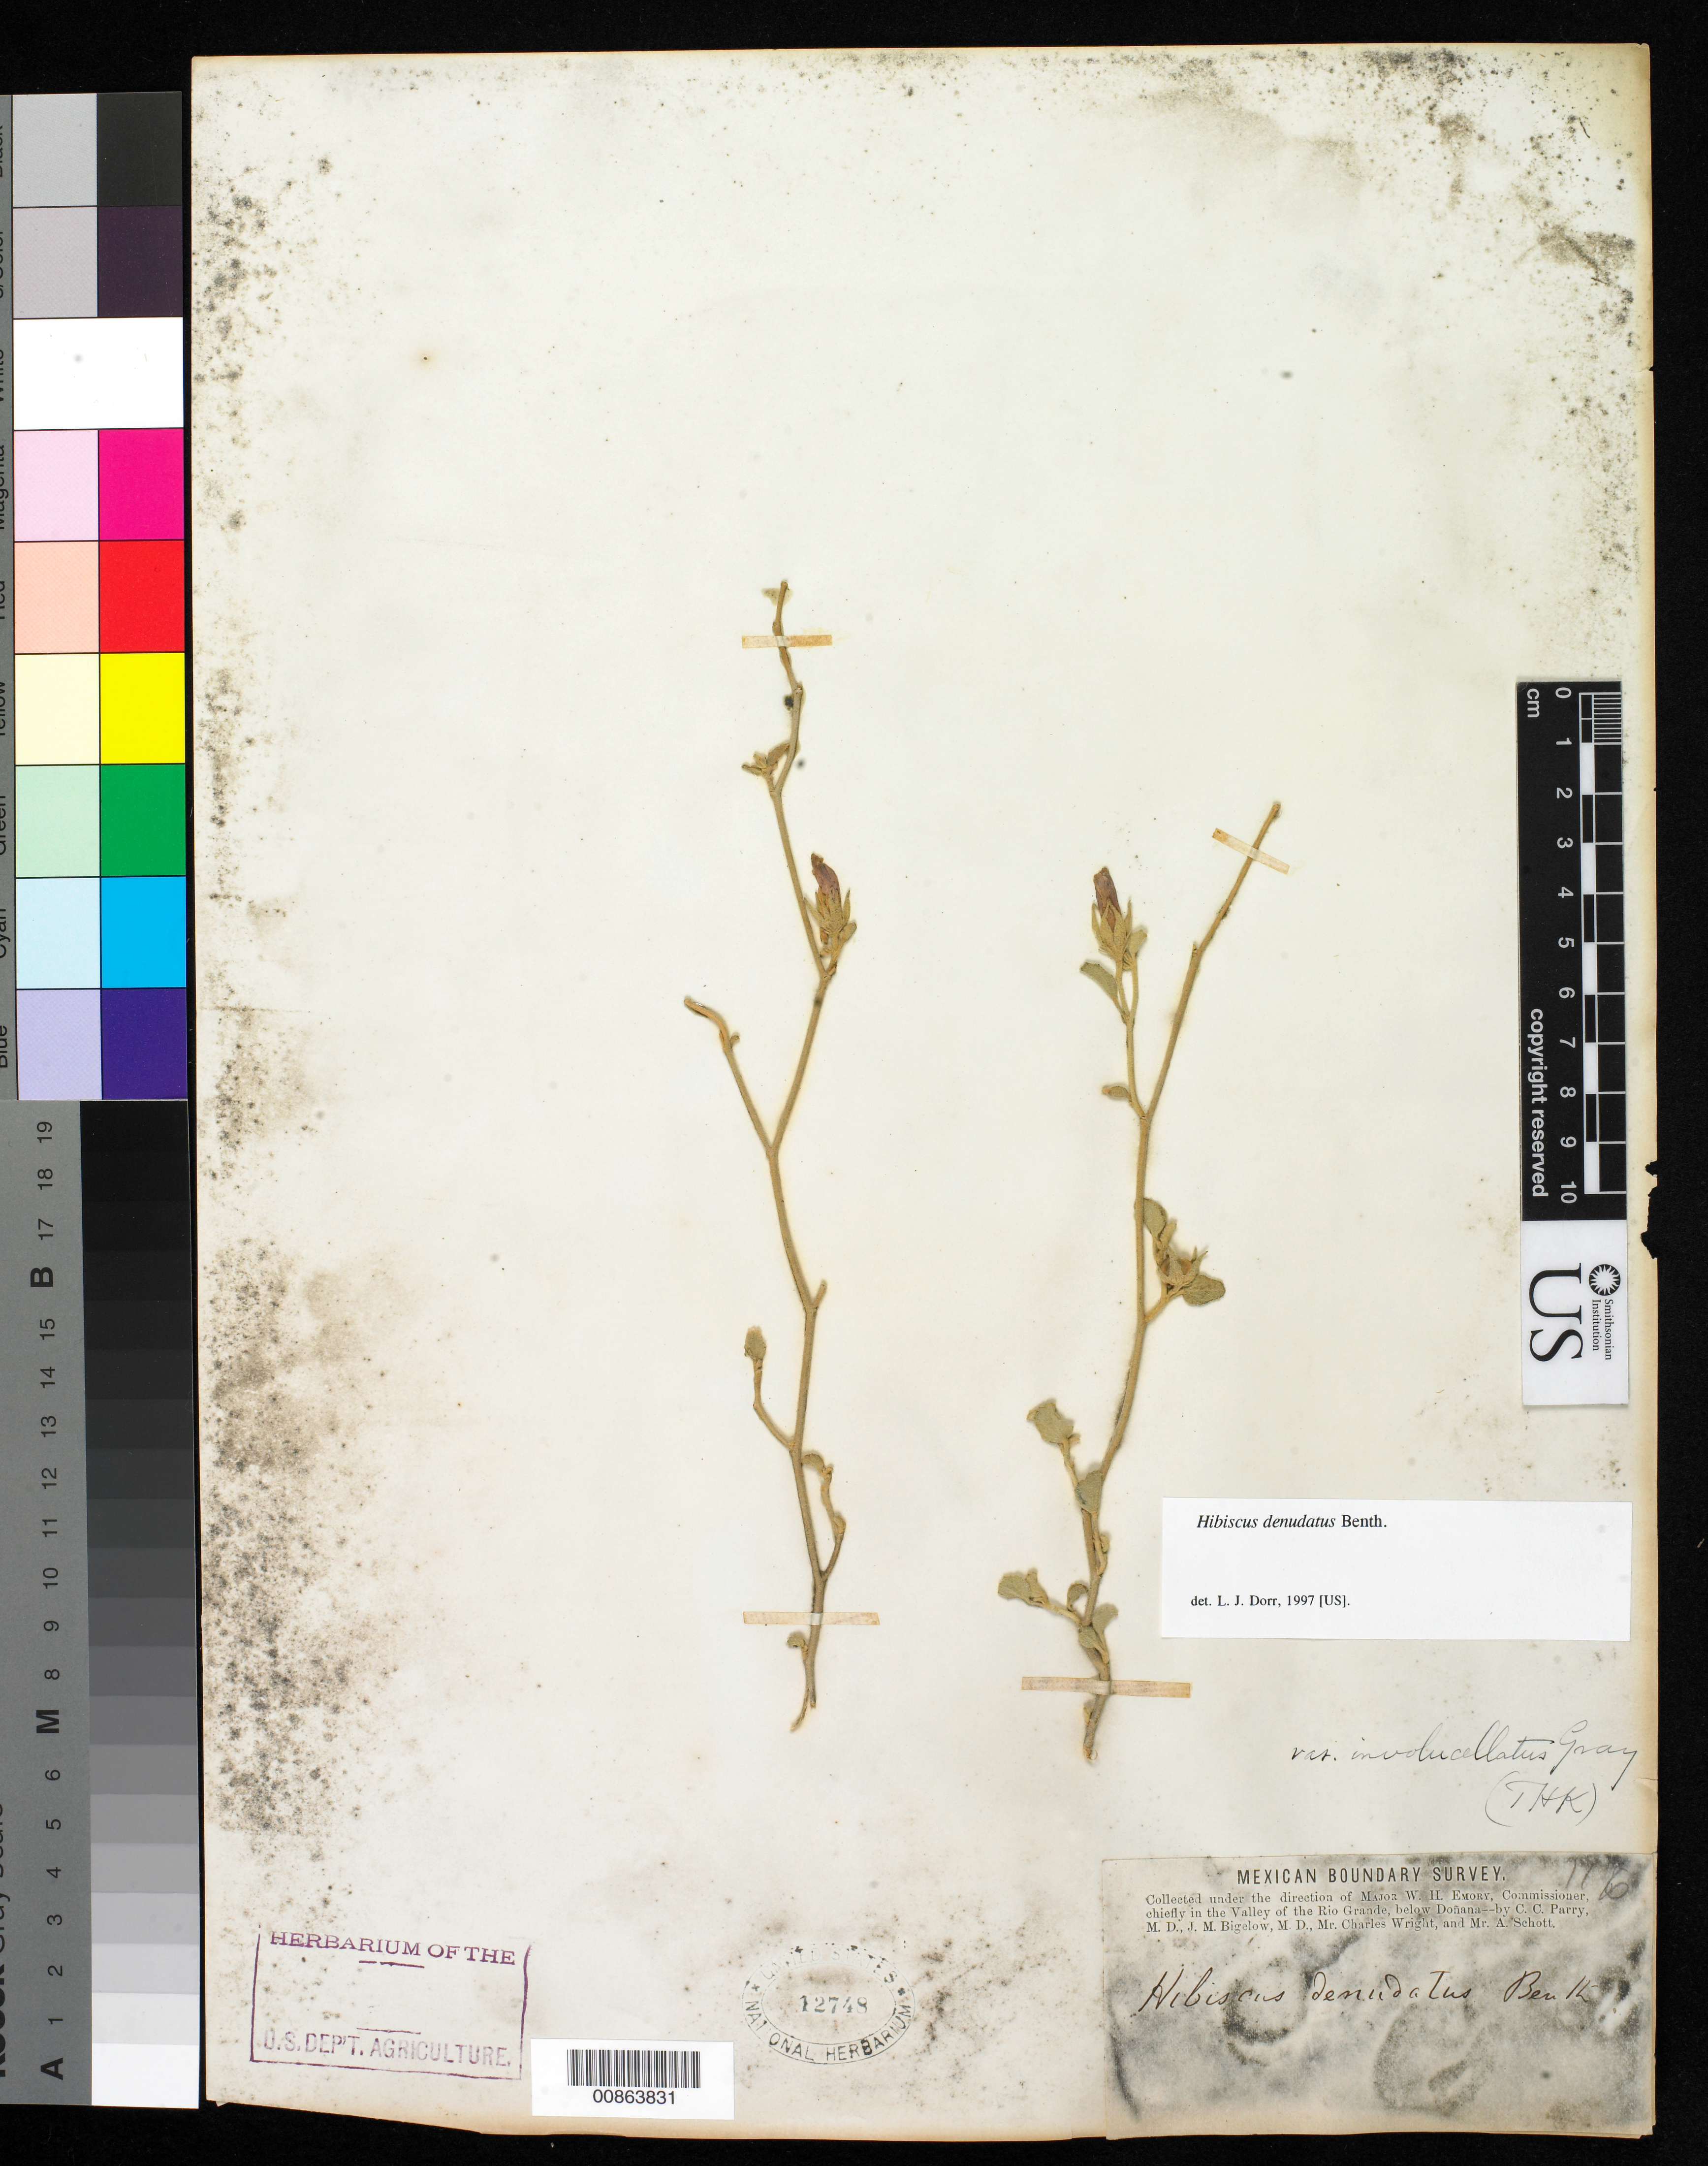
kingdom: Plantae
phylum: Tracheophyta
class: Magnoliopsida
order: Malvales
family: Malvaceae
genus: Hibiscus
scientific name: Hibiscus denudatus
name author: Benth.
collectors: C. C. Parry, J. M. Bigelow, C. Wright & A. C. V. Schott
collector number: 116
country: United States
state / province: New Mexico / Texas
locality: Valley of the Rio Grande, below Doñana.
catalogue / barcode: US 12748